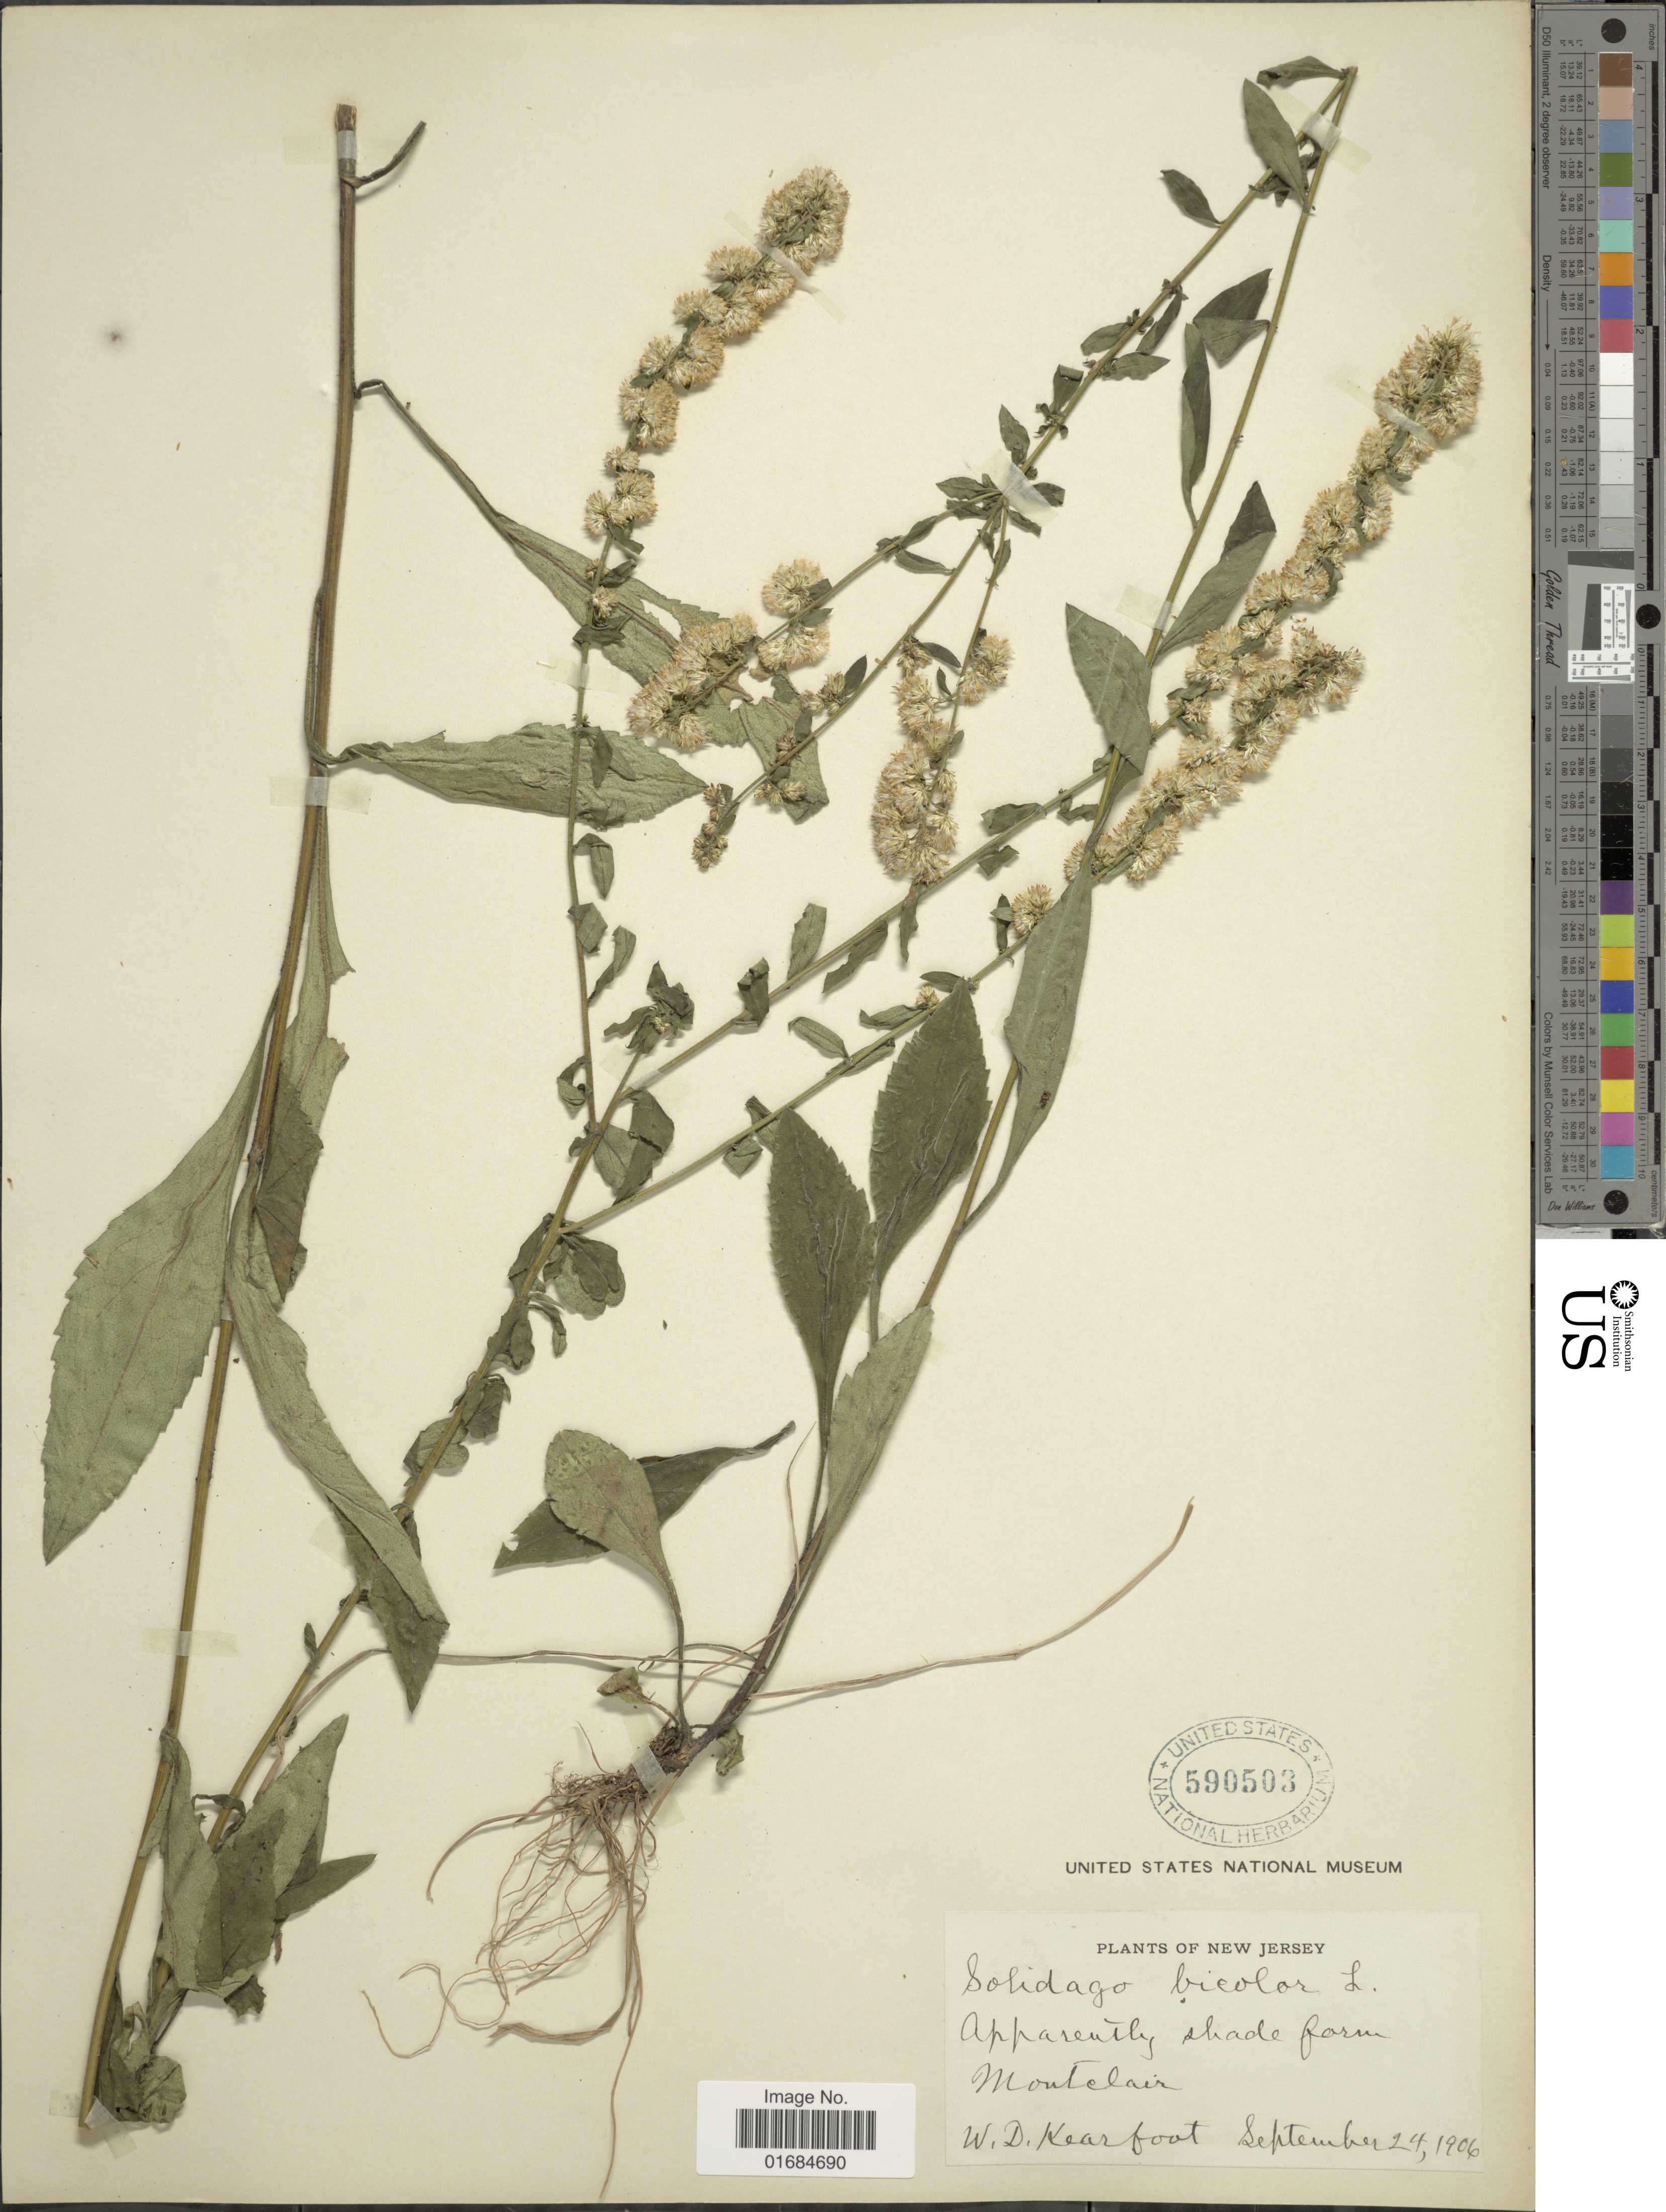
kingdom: Plantae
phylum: Tracheophyta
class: Magnoliopsida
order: Asterales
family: Asteraceae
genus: Solidago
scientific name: Solidago bicolor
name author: L.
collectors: W. Kearfoot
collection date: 1906-09-24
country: United States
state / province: New Jersey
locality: New Jersey, Montclair.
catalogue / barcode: US 590503